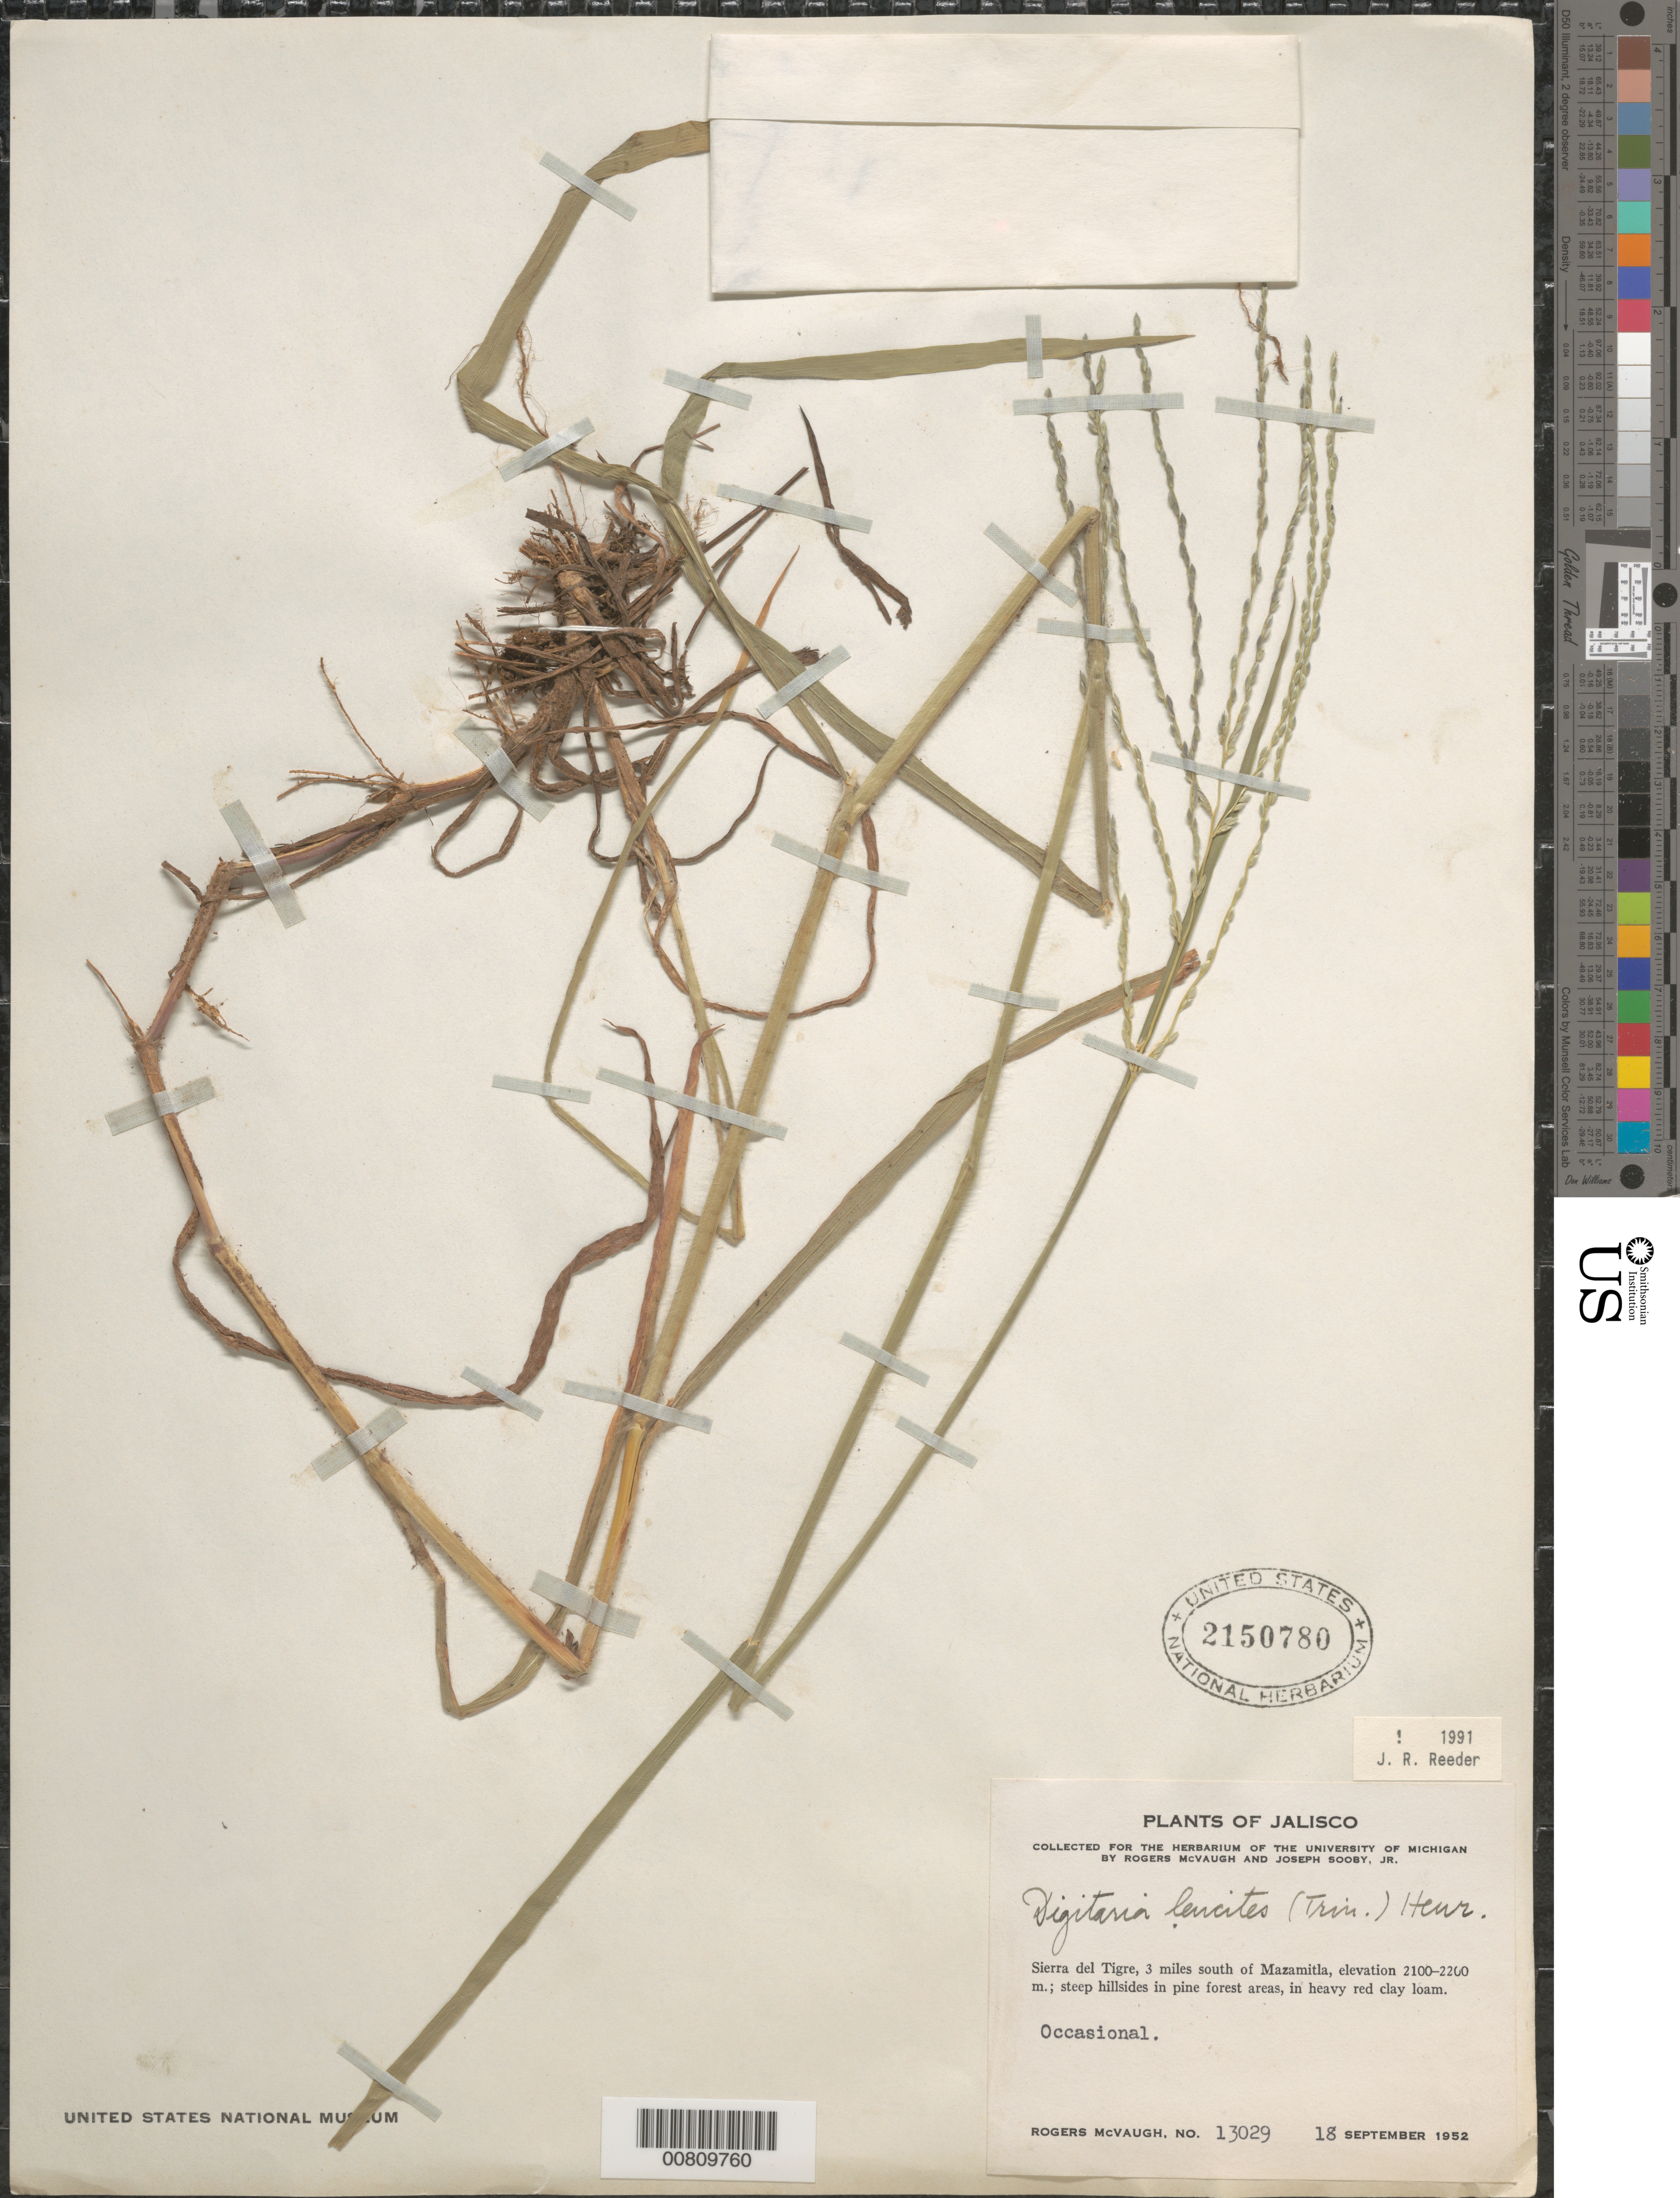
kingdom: Plantae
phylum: Tracheophyta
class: Liliopsida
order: Poales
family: Poaceae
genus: Digitaria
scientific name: Digitaria leucites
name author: (Trin.) Henr.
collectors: R. McVaugh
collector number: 13029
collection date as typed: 18 Sep 1952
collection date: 1952-09-18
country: Mexico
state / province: Jalisco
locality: Sierra del Tigre, 3 mi S of Mazamitla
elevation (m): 2100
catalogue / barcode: US 2150780